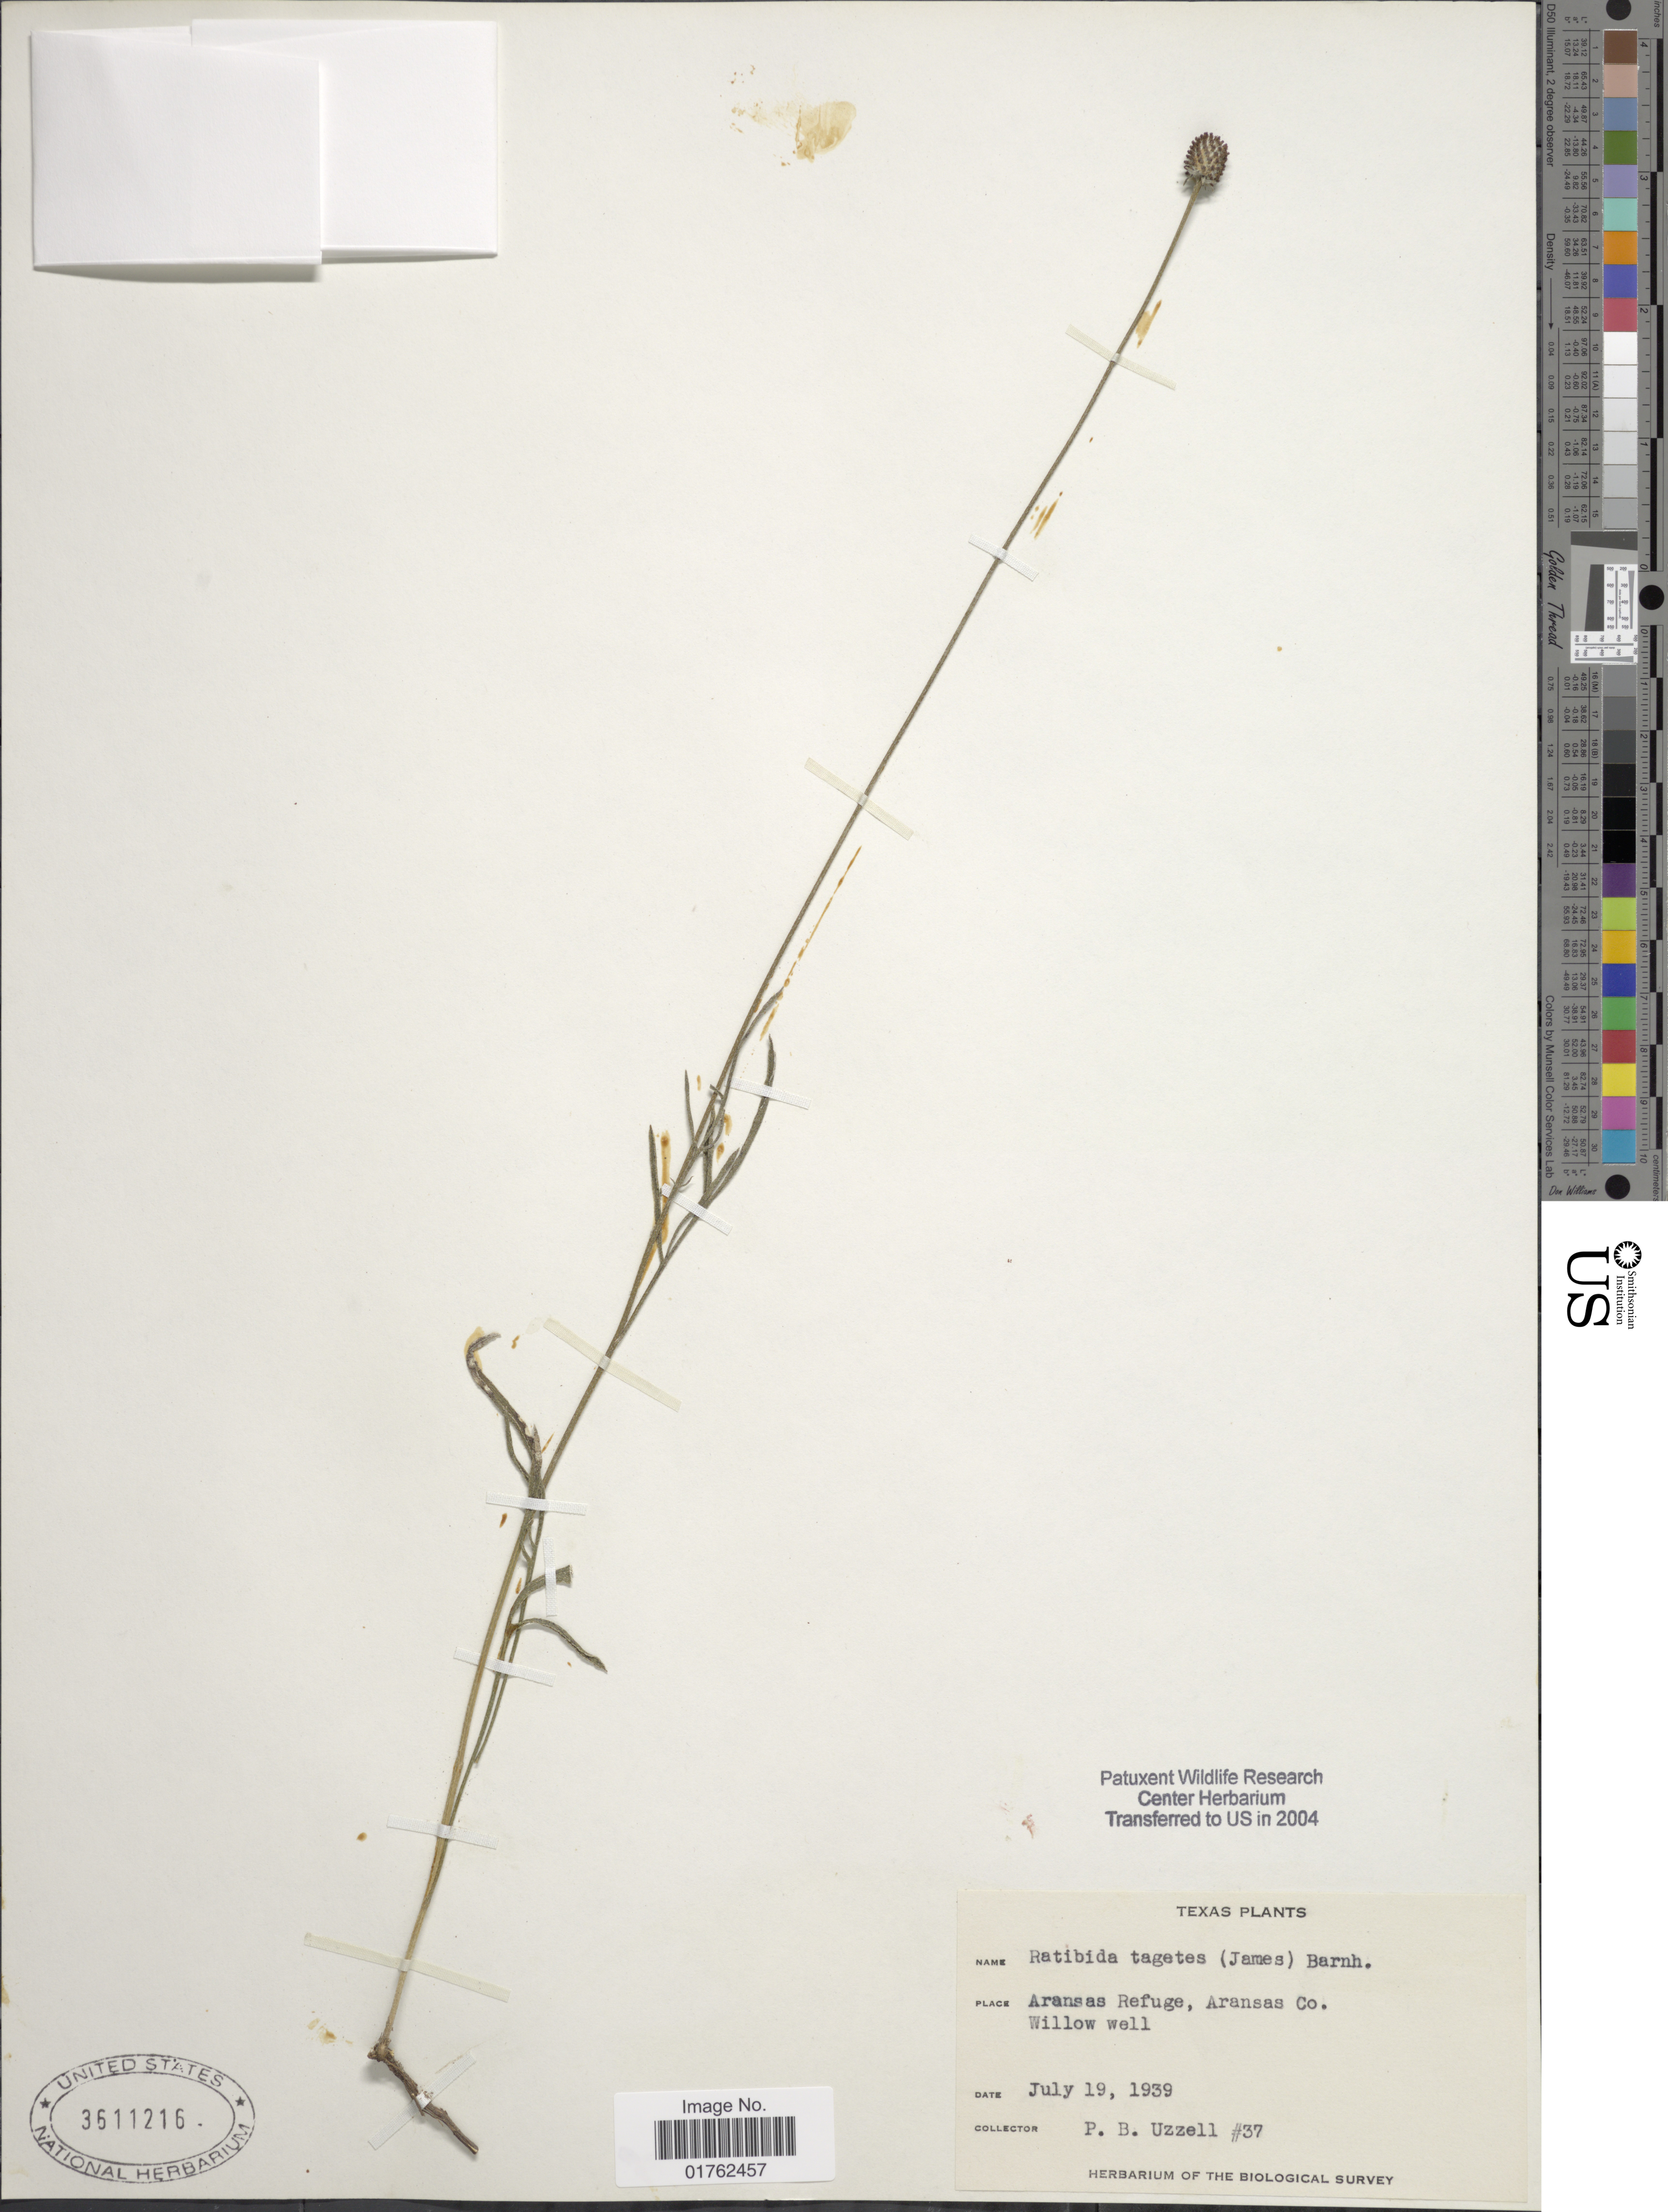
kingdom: Plantae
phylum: Tracheophyta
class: Magnoliopsida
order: Asterales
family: Asteraceae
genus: Ratibida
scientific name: Ratibida tagetes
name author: (James) Barnhart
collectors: P. Uzzell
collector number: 37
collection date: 1939-07-19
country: United States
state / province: Texas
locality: Aransas Refuge, Aransas Co. Willow well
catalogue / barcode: US 3611216